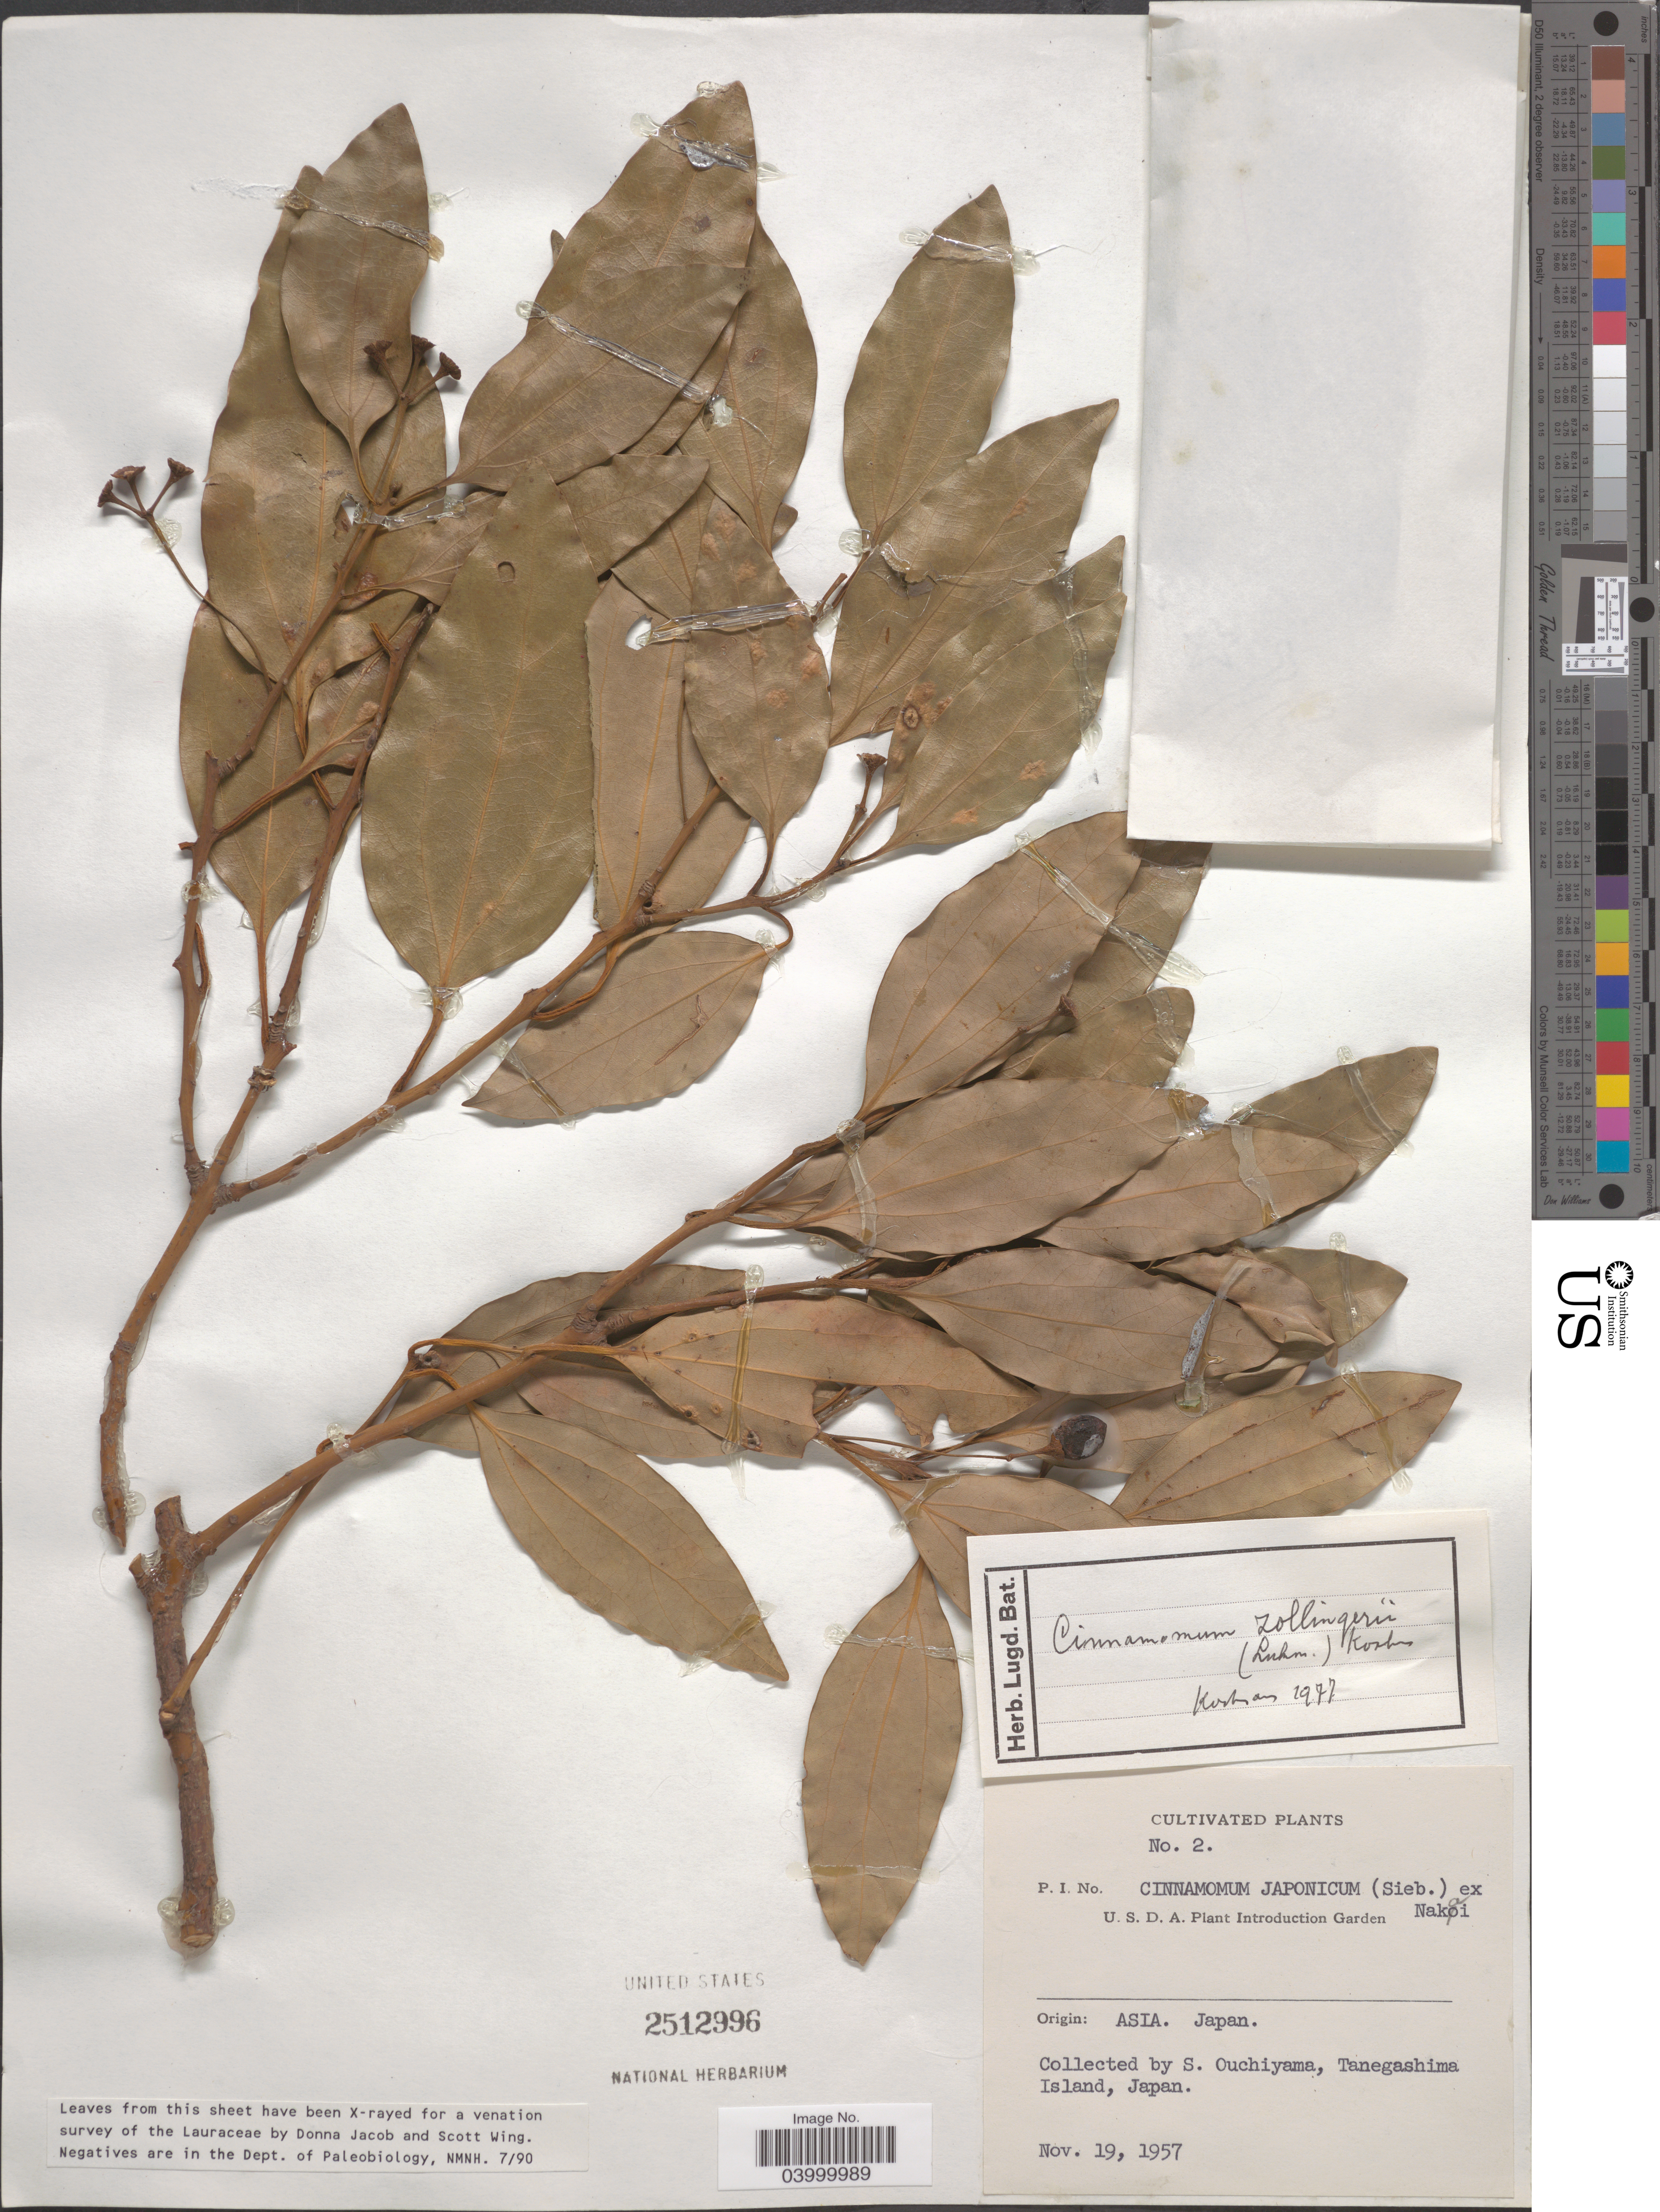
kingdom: Plantae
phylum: Tracheophyta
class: Magnoliopsida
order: Laurales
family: Lauraceae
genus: Cinnamomum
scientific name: Cinnamomum zollingeri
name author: Lukman.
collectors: S. Ouchiyama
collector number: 2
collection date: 1957-11-19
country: Japan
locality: Tanegashima Island.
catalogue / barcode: US 2512996